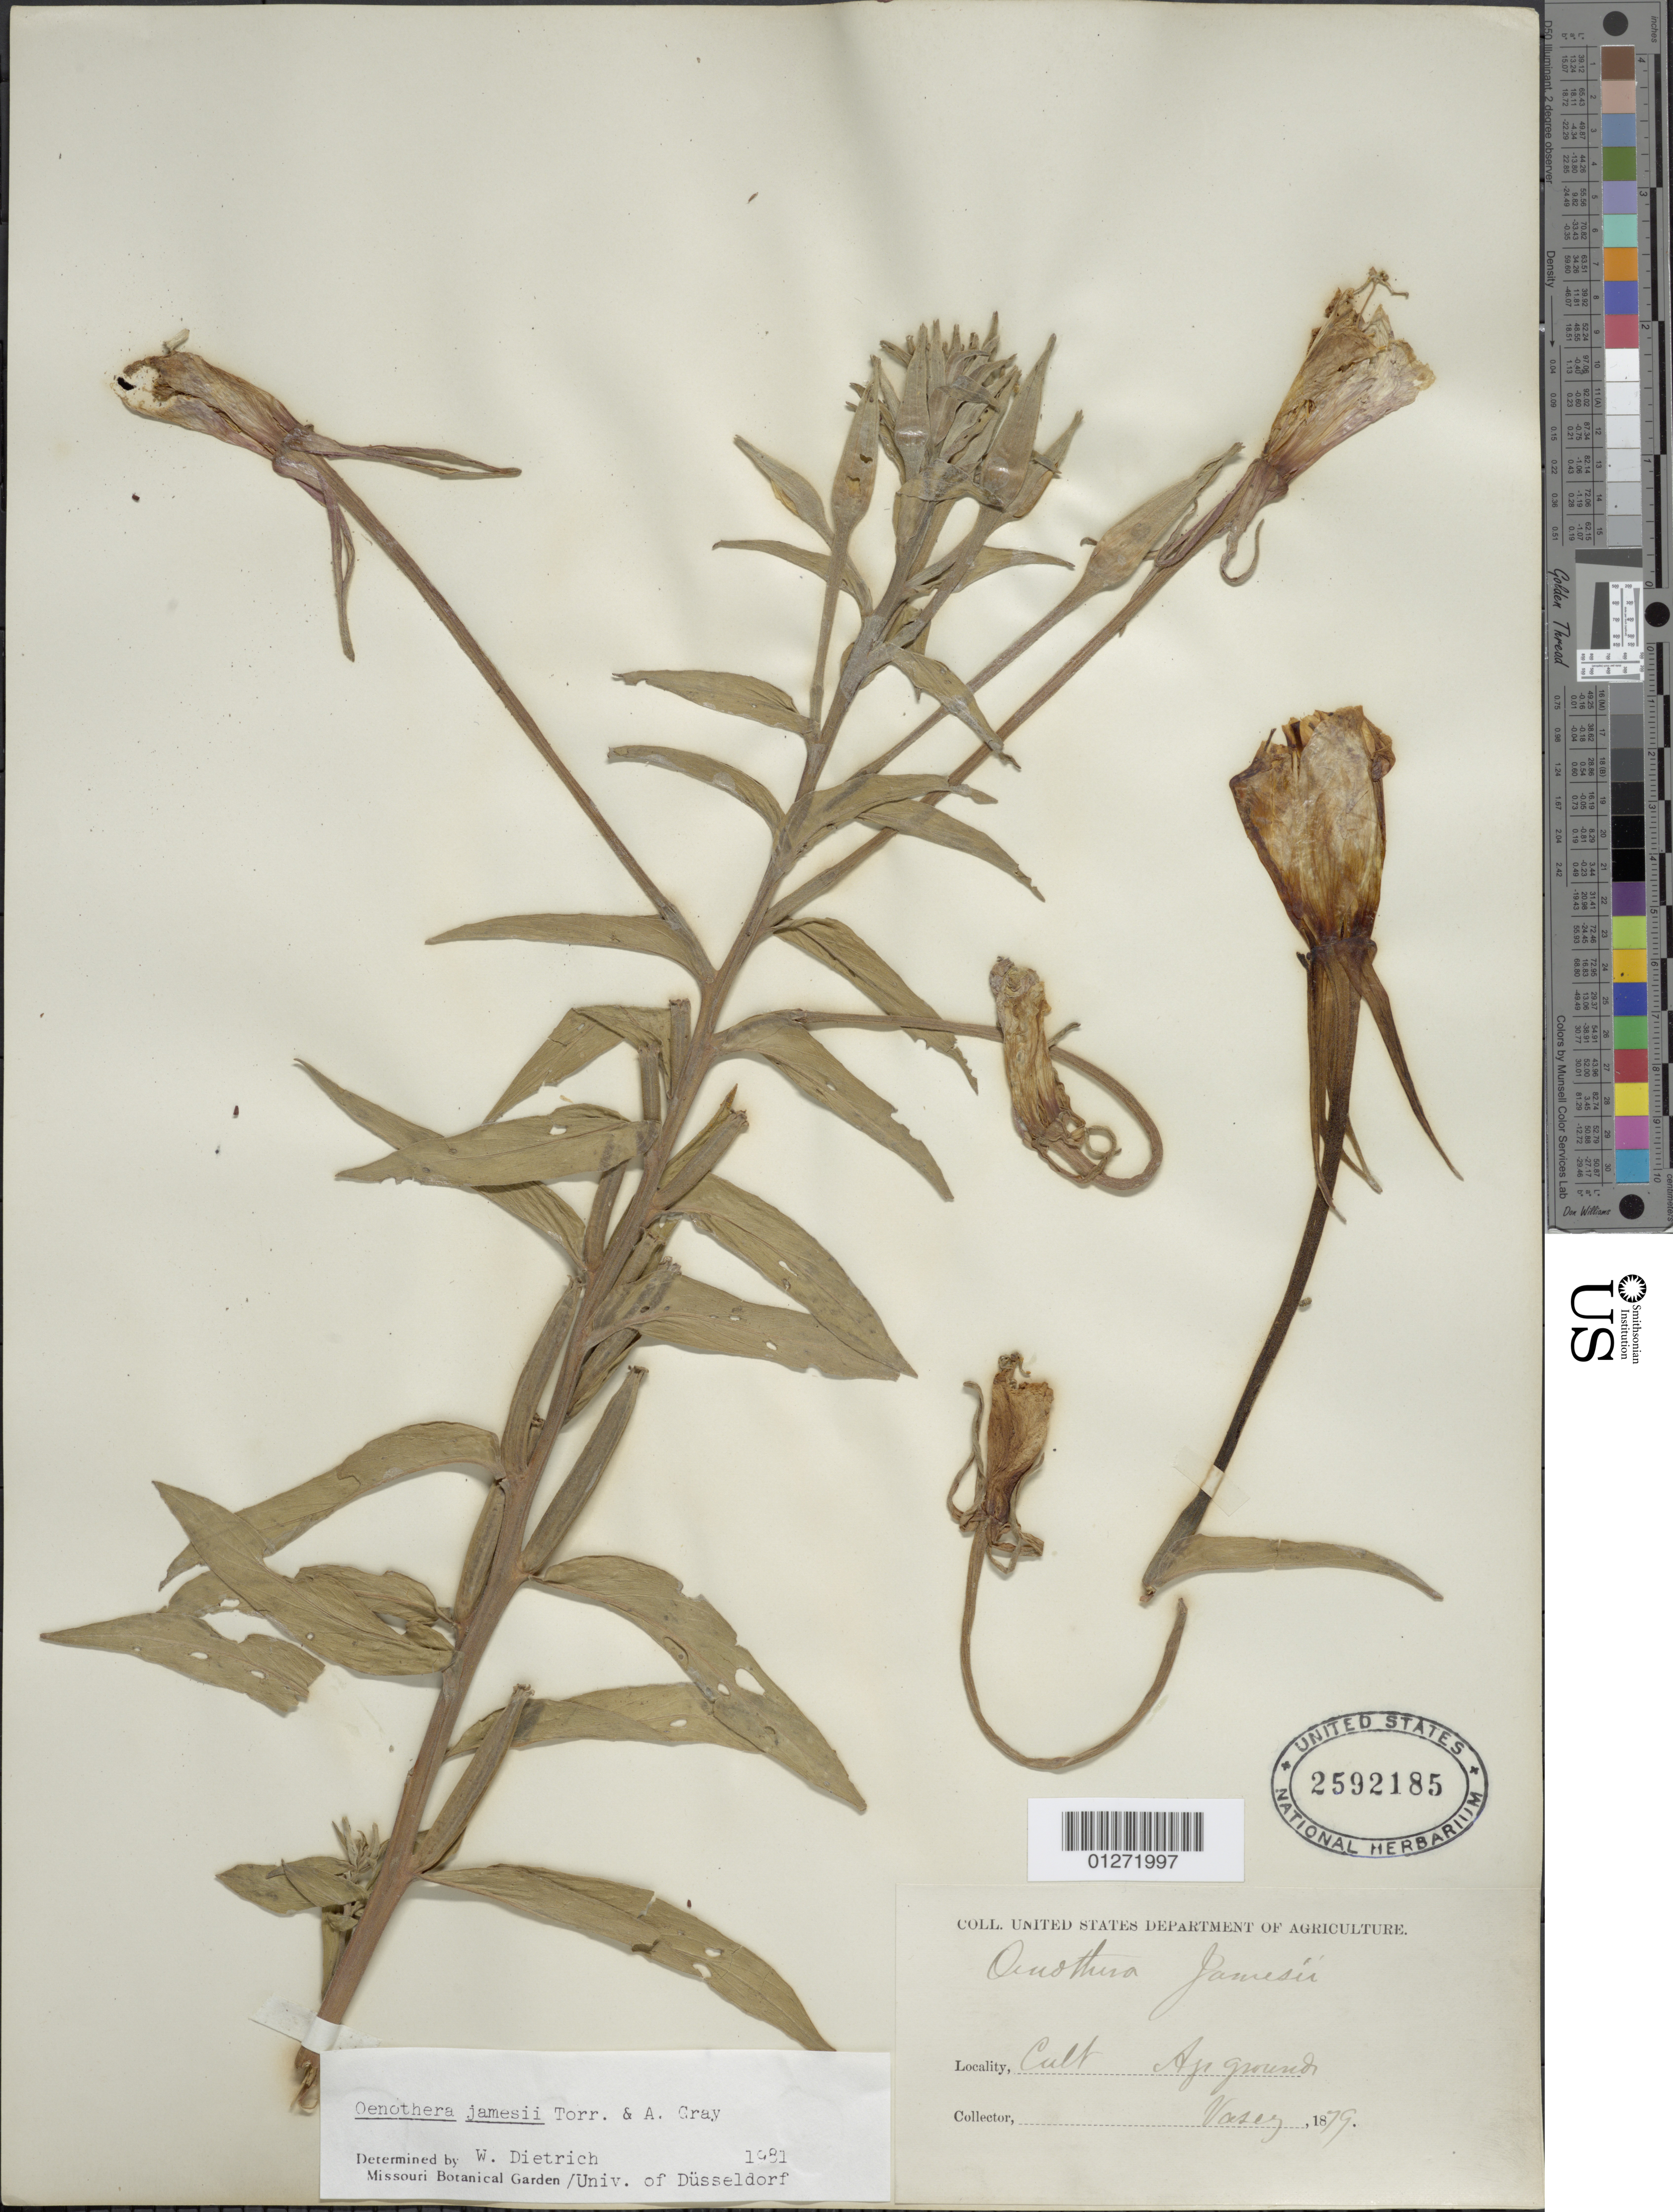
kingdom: Plantae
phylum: Tracheophyta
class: Magnoliopsida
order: Myrtales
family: Onagraceae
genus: Oenothera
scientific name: Oenothera jamesii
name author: Torr. & A. Gray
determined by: Dietrich, W.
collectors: G. Vasey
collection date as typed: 1879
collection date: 1879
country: United States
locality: Agricultural grounds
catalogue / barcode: US 2592185